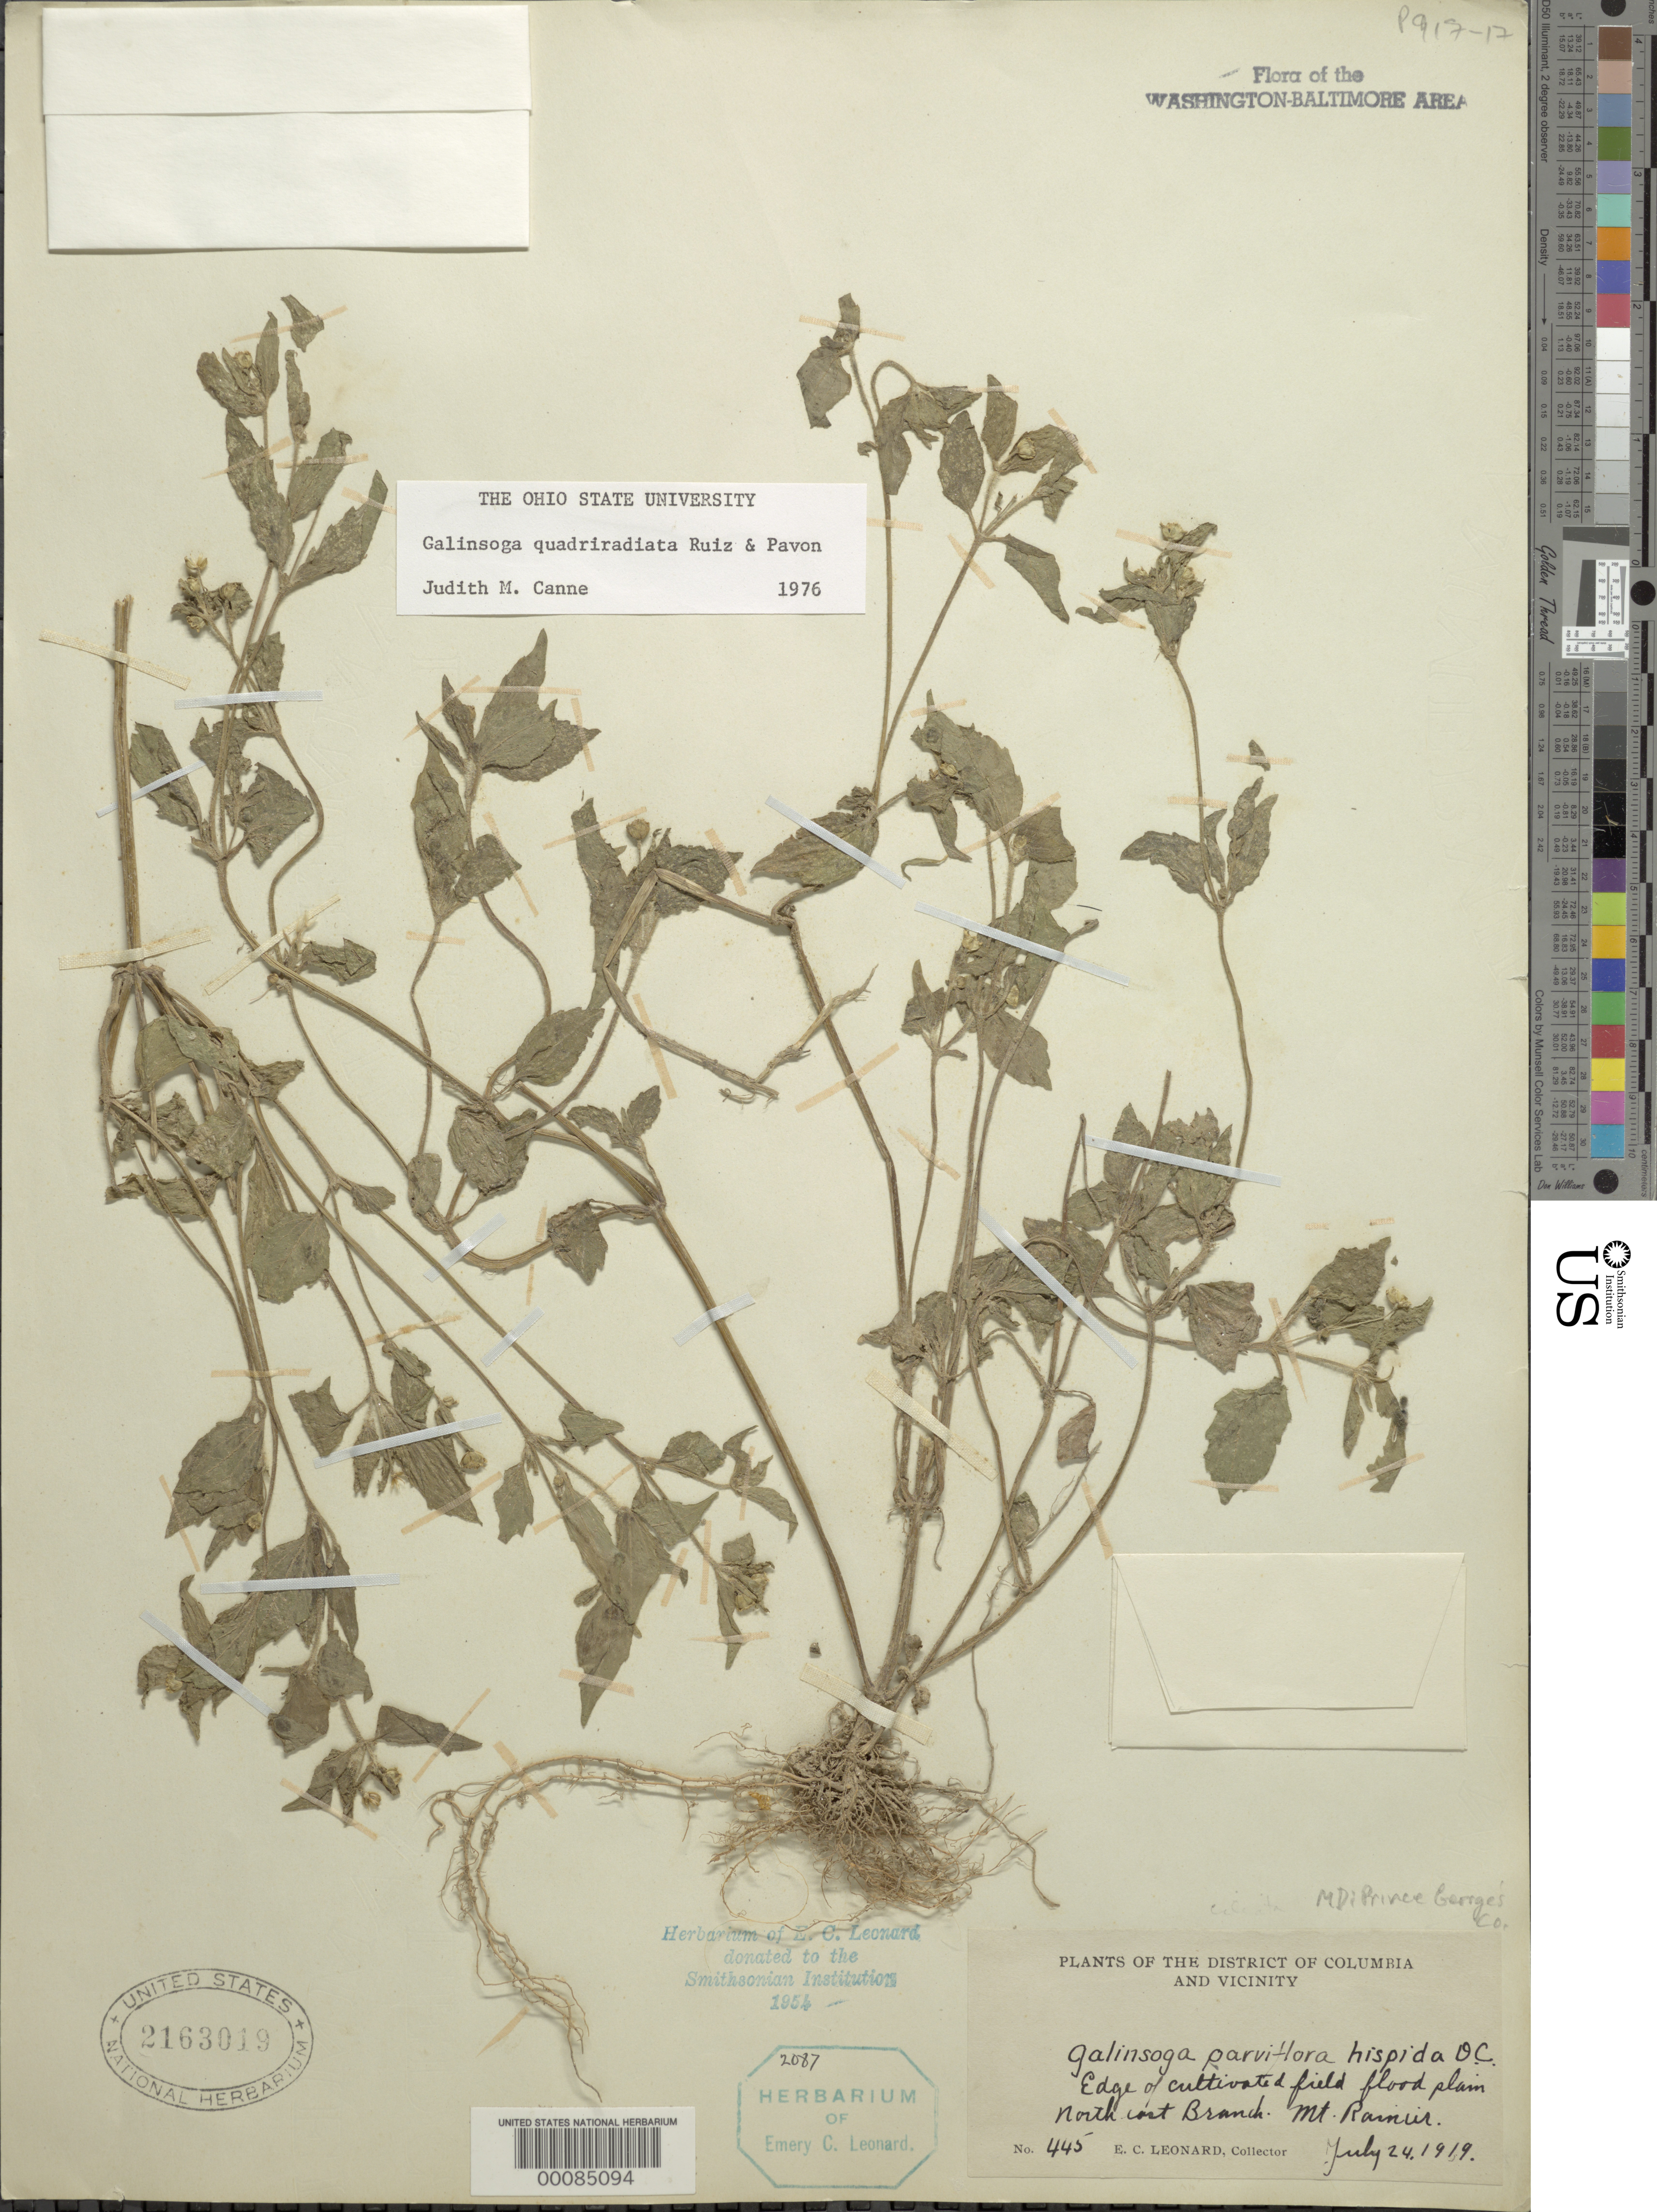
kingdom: Plantae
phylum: Tracheophyta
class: Magnoliopsida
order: Asterales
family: Asteraceae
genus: Galinsoga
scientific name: Galinsoga quadriradiata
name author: Ruiz & Pav.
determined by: Canne-Hilliker, J. M.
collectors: E. C. Leonard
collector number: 445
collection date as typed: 24 Jul 1919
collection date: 1919-07-24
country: United States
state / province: Maryland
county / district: Prince George's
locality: northeast Branch, Mt. Ranier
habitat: Edge of field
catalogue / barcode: US 2163019